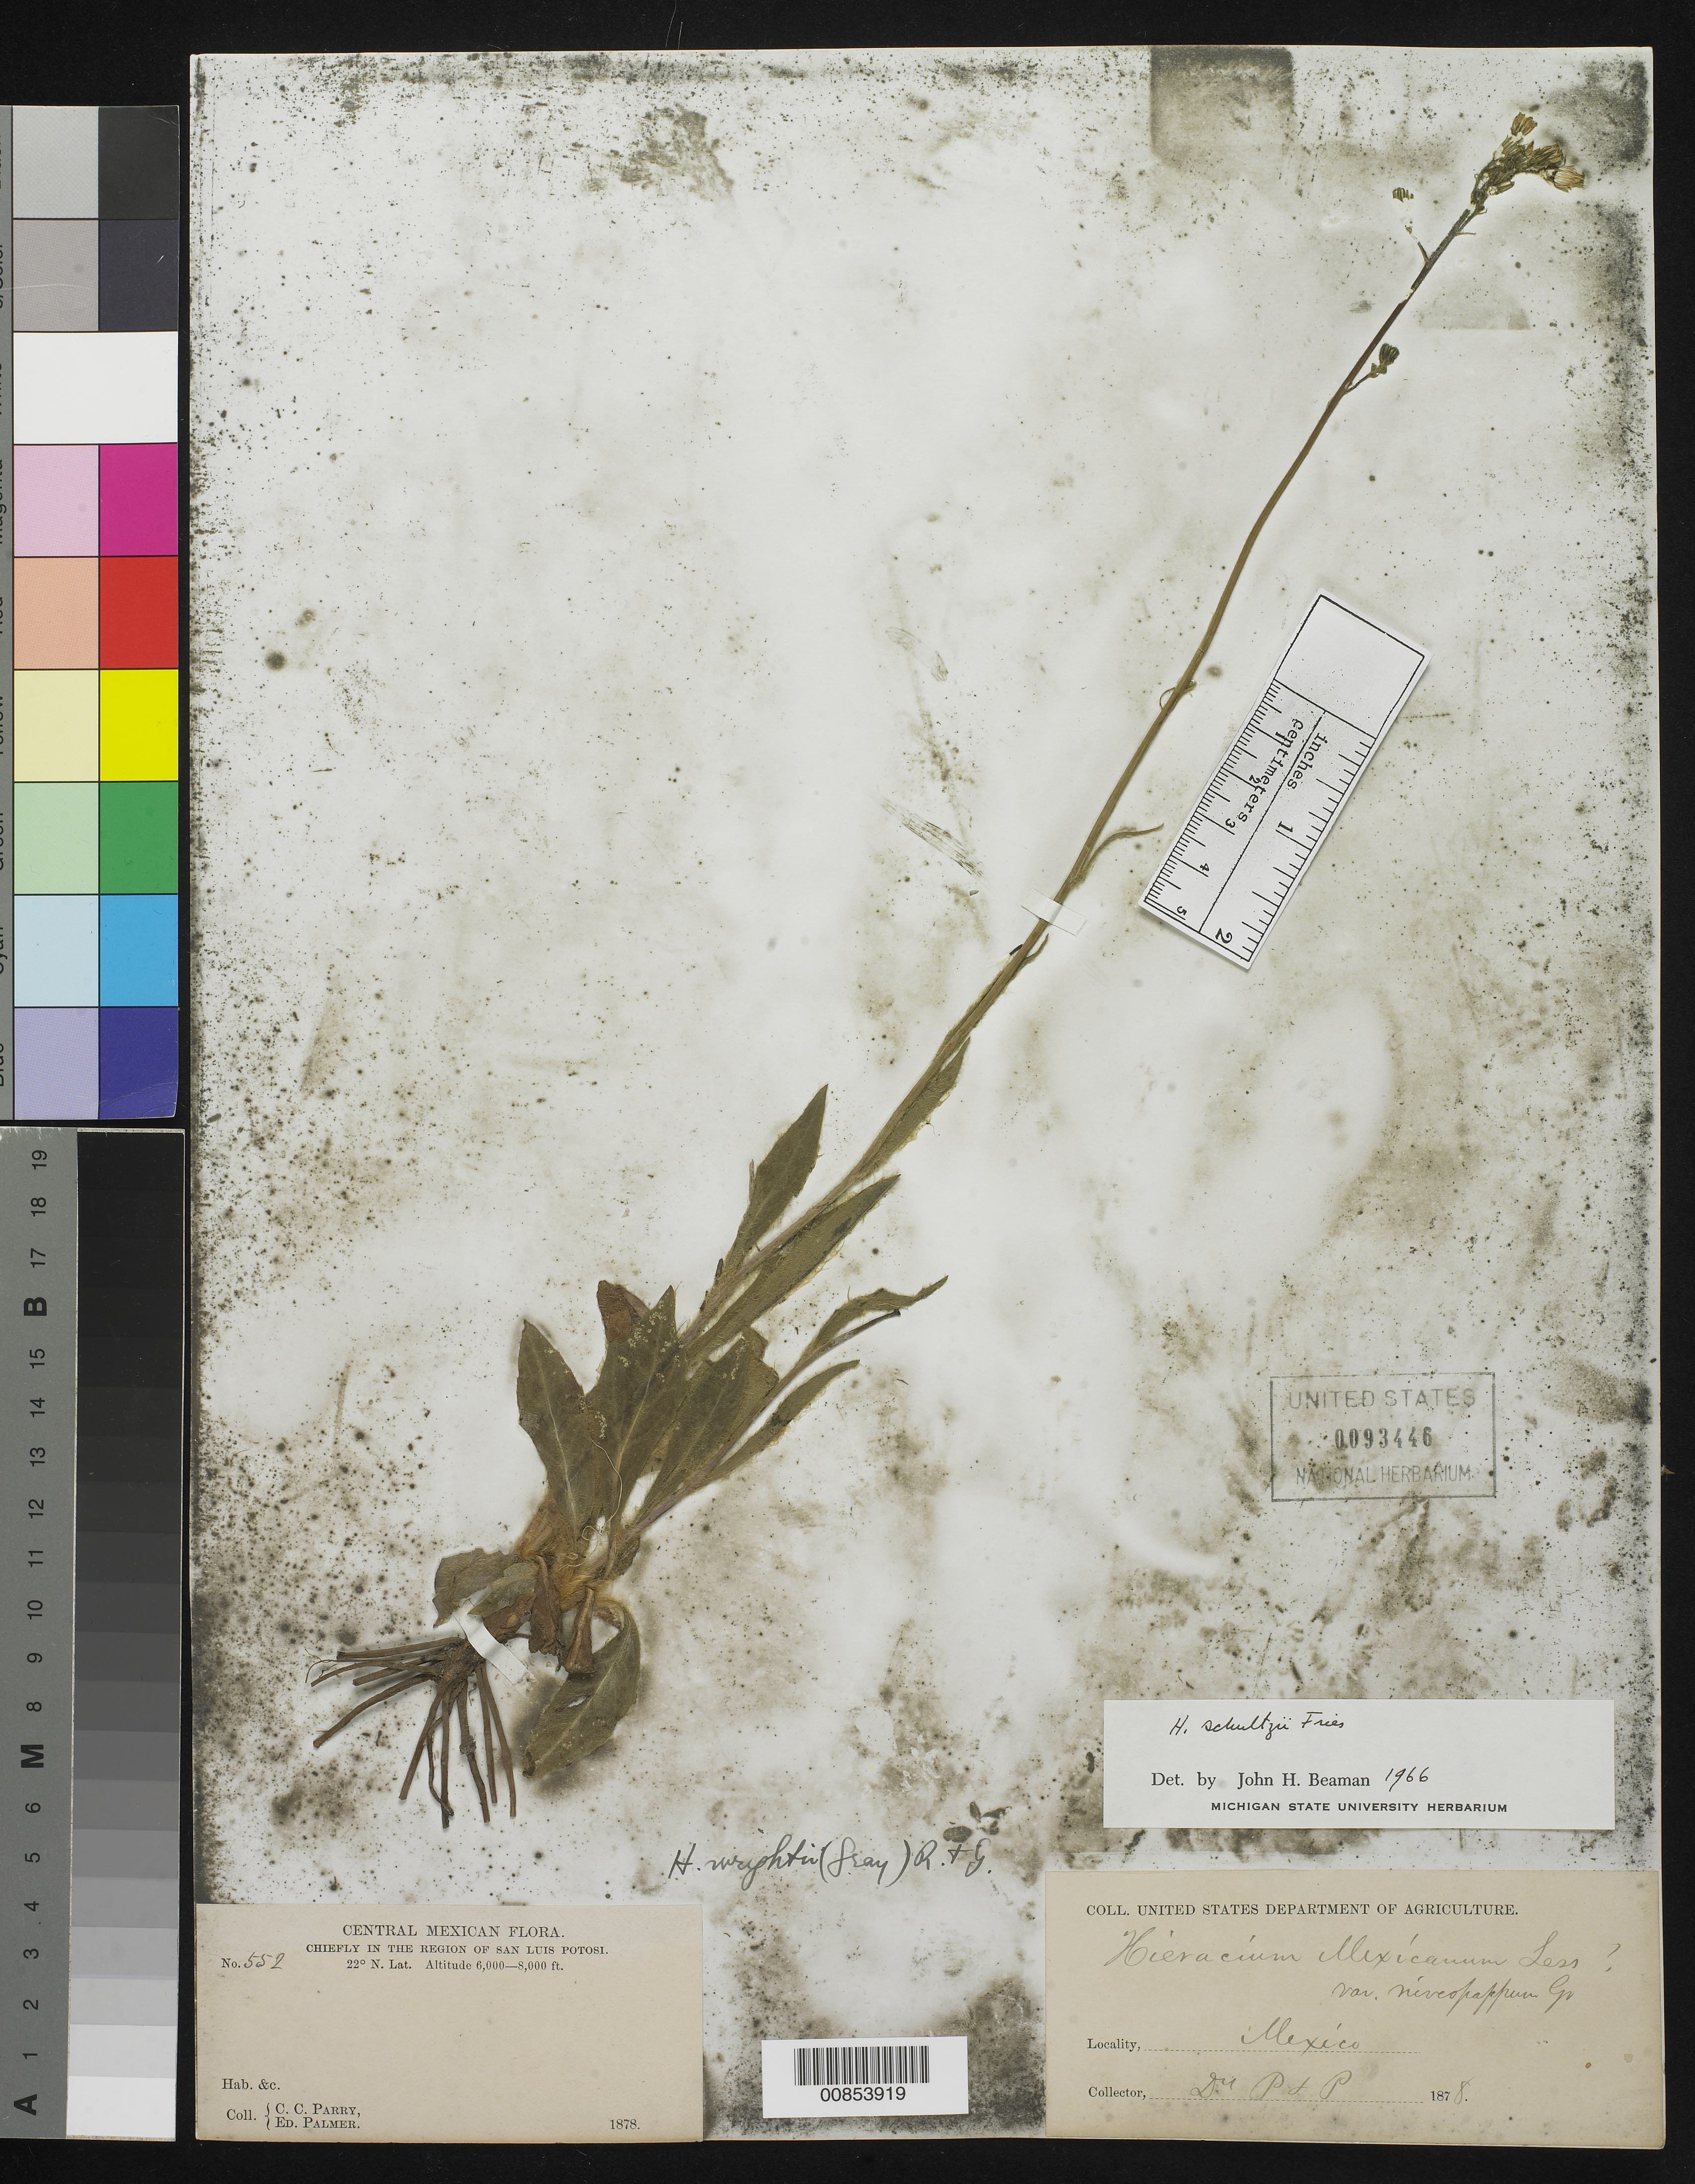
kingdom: Plantae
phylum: Tracheophyta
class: Magnoliopsida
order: Asterales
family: Asteraceae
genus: Hieracium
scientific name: Hieracium schultzii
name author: Fr.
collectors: C. C. Parry & E. Palmer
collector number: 552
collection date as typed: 1878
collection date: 1878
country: Mexico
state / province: San Luis Potosí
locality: Chiefly in the region of San Luis Potosí.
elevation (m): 1829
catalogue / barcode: US 93446